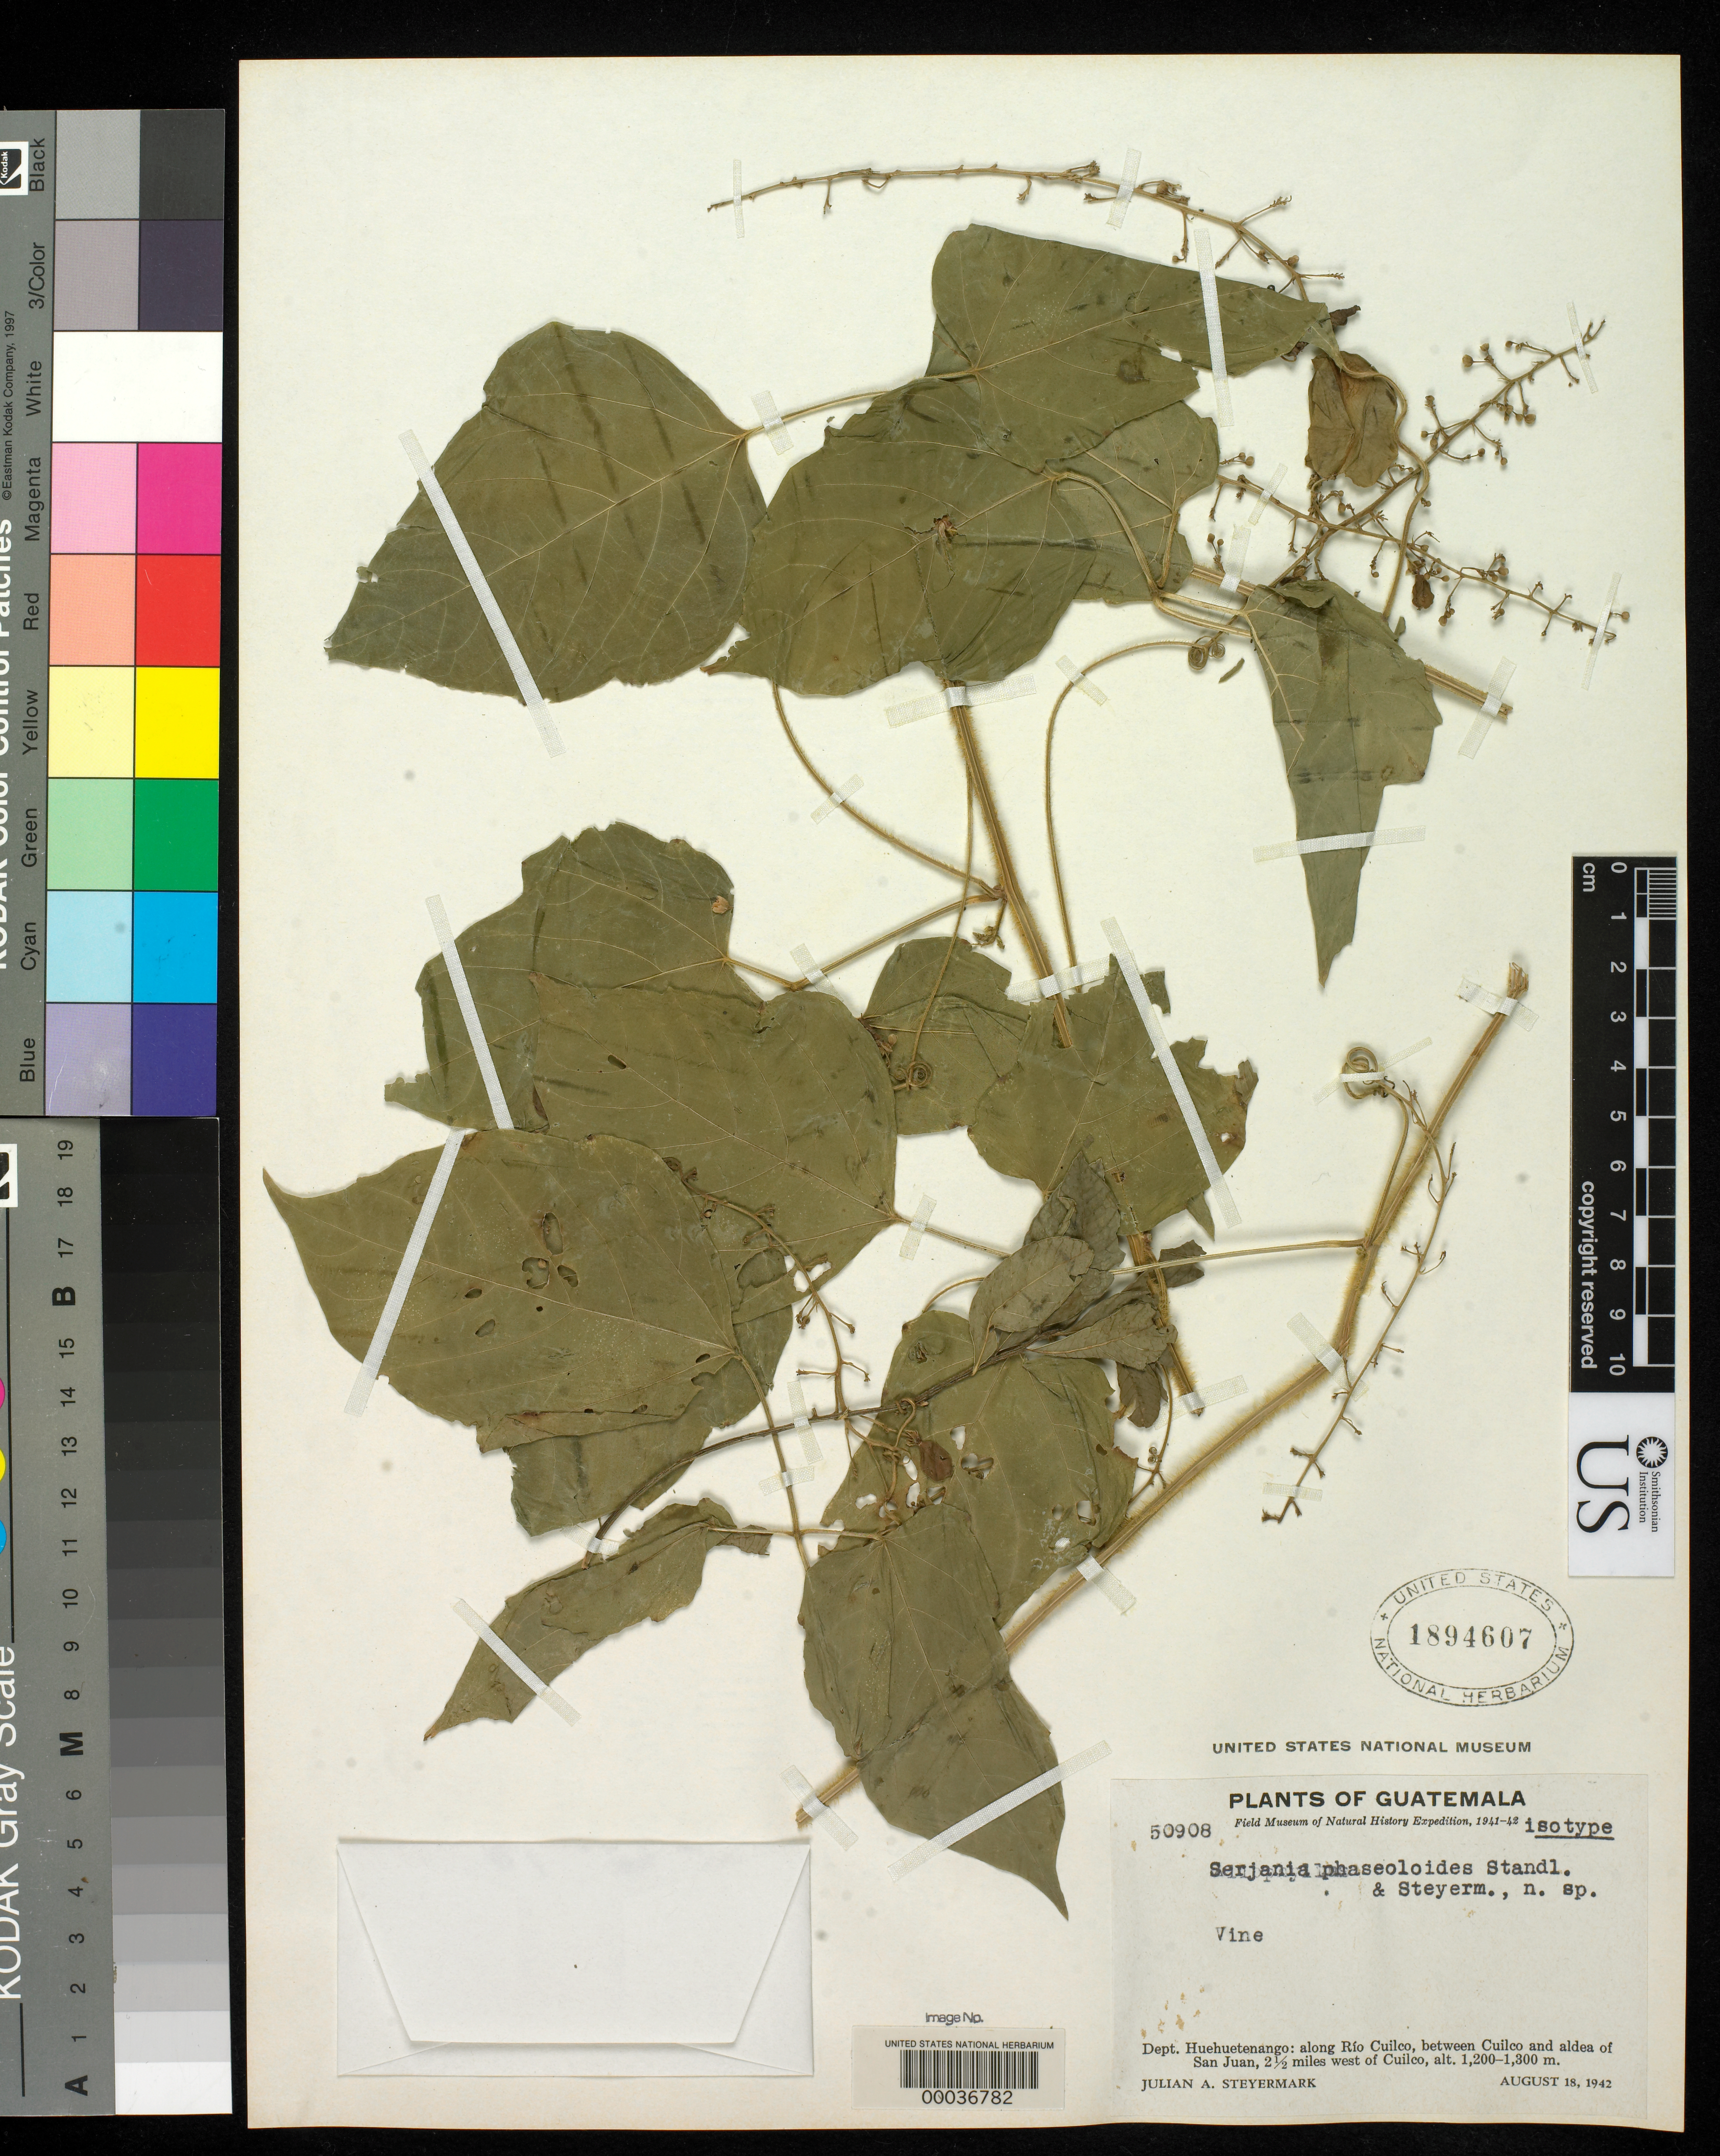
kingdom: Plantae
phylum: Tracheophyta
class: Magnoliopsida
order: Sapindales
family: Sapindaceae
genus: Serjania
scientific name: Serjania phaseoloides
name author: Standl. & Steyerm.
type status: Isotype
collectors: J. Steyermark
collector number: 50908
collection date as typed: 18 Aug 1942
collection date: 1942-08-18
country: Guatemala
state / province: Huehuetenango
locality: Along Rio Cuilco between Cuilco & San Juan, 2.5. mi W of Cuilco.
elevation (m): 1200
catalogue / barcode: US 1894607